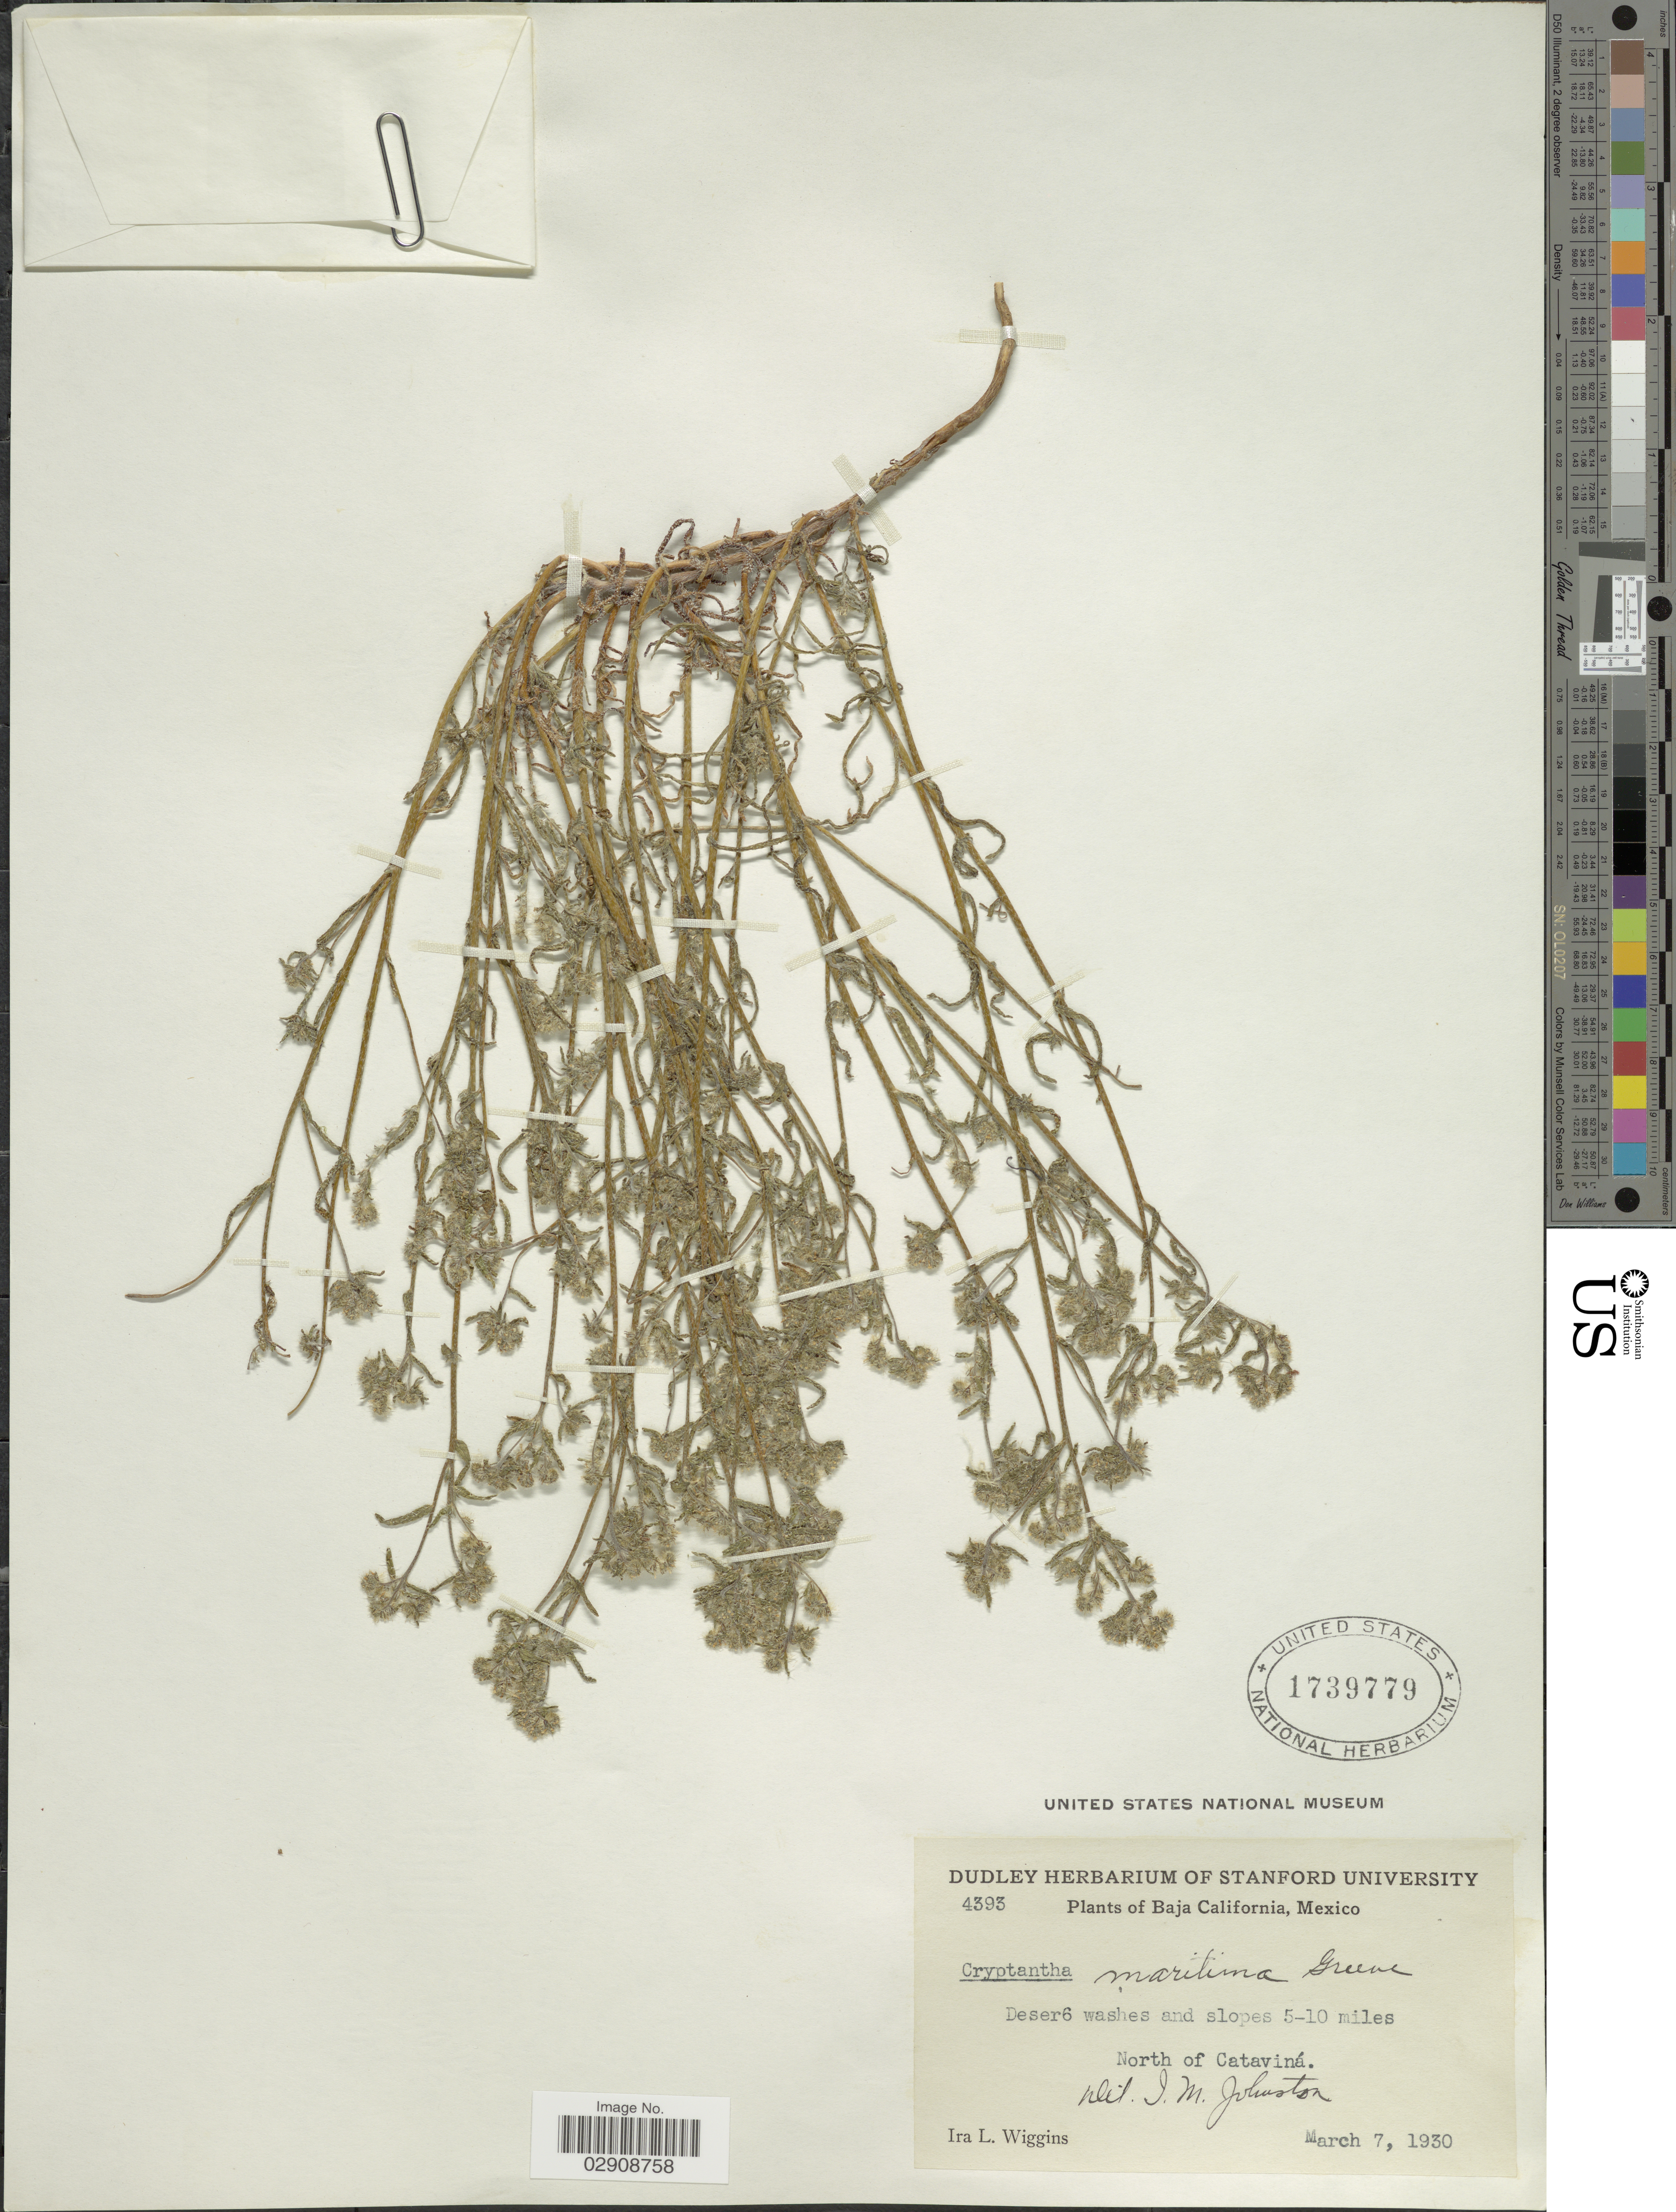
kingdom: Plantae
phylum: Tracheophyta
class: Magnoliopsida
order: Boraginales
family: Boraginaceae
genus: Cryptantha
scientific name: Cryptantha maritima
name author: (Greene) Greene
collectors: I. L. Wiggins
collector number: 4393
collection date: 1930-03-07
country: Mexico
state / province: Baja California Norte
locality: Deser6 washes and slopes 5-10 miles North of Cataviná.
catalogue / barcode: US 1739779